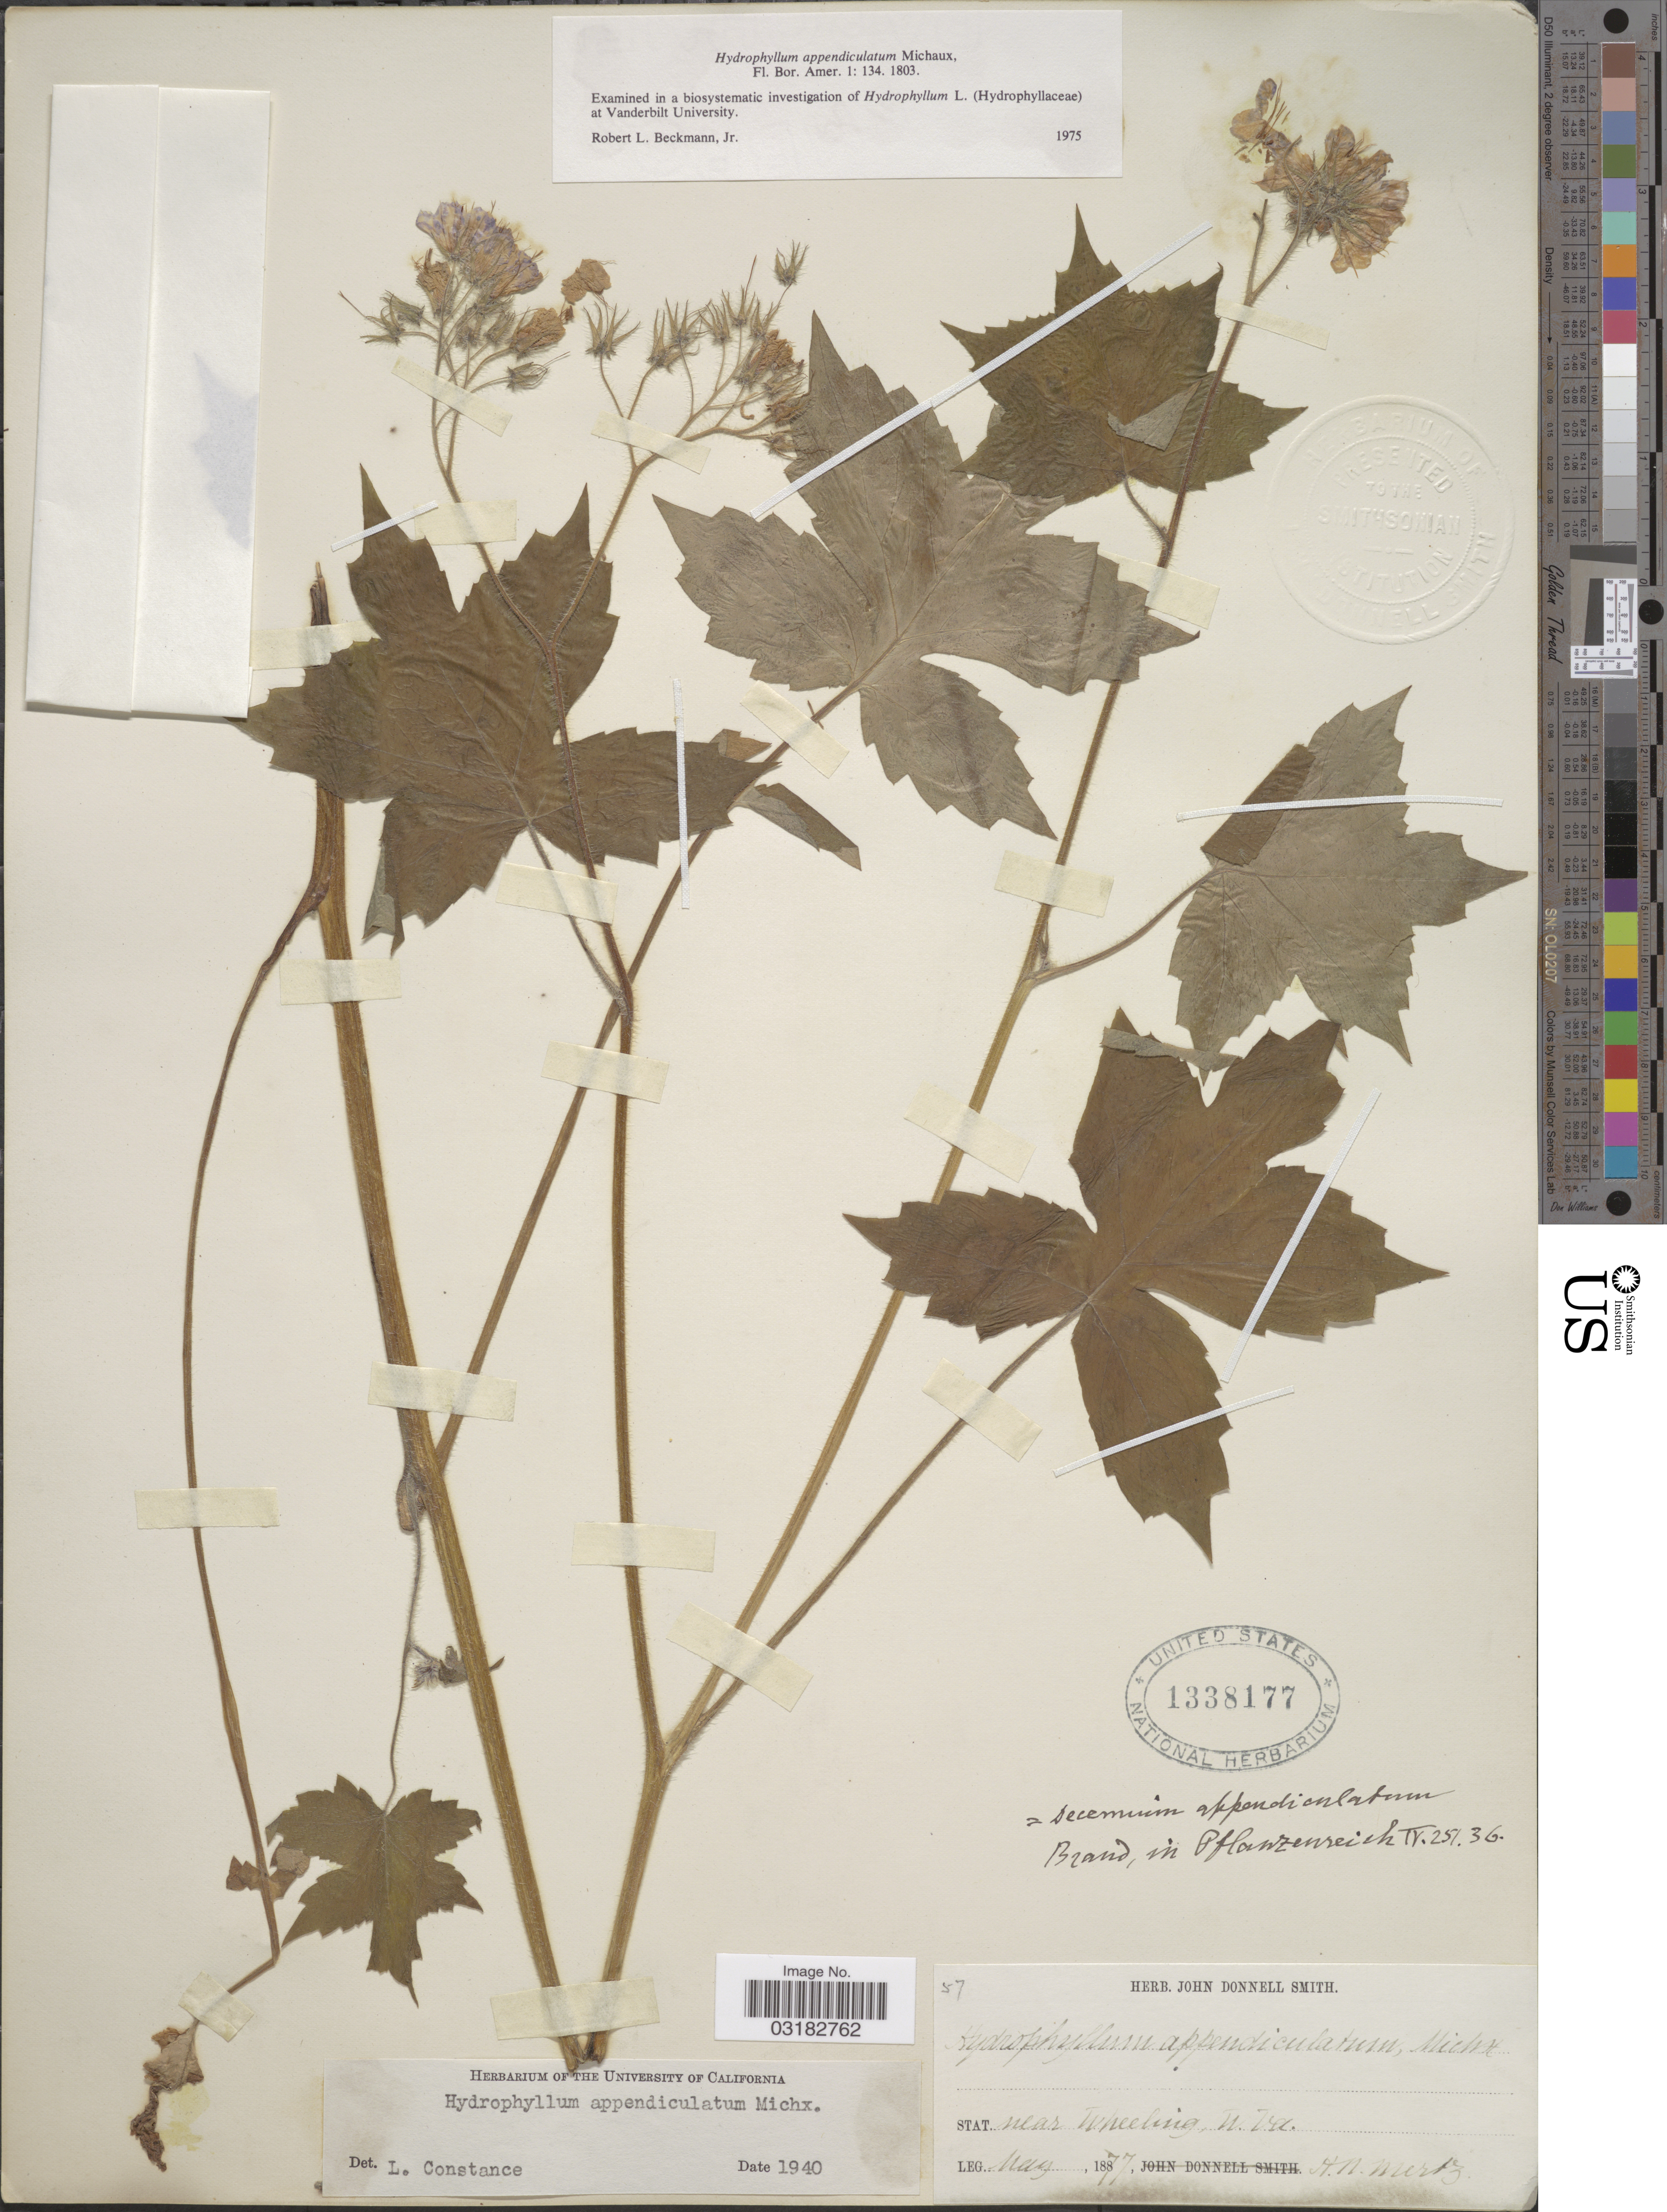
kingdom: Plantae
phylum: Tracheophyta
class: Magnoliopsida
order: Boraginales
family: Hydrophyllaceae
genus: Hydrophyllum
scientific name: Hydrophyllum appendiculatum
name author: Michx.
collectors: H. Mertz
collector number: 57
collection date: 1877-05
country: United States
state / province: West Virginia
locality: Near Wheeling.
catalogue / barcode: US 1338177